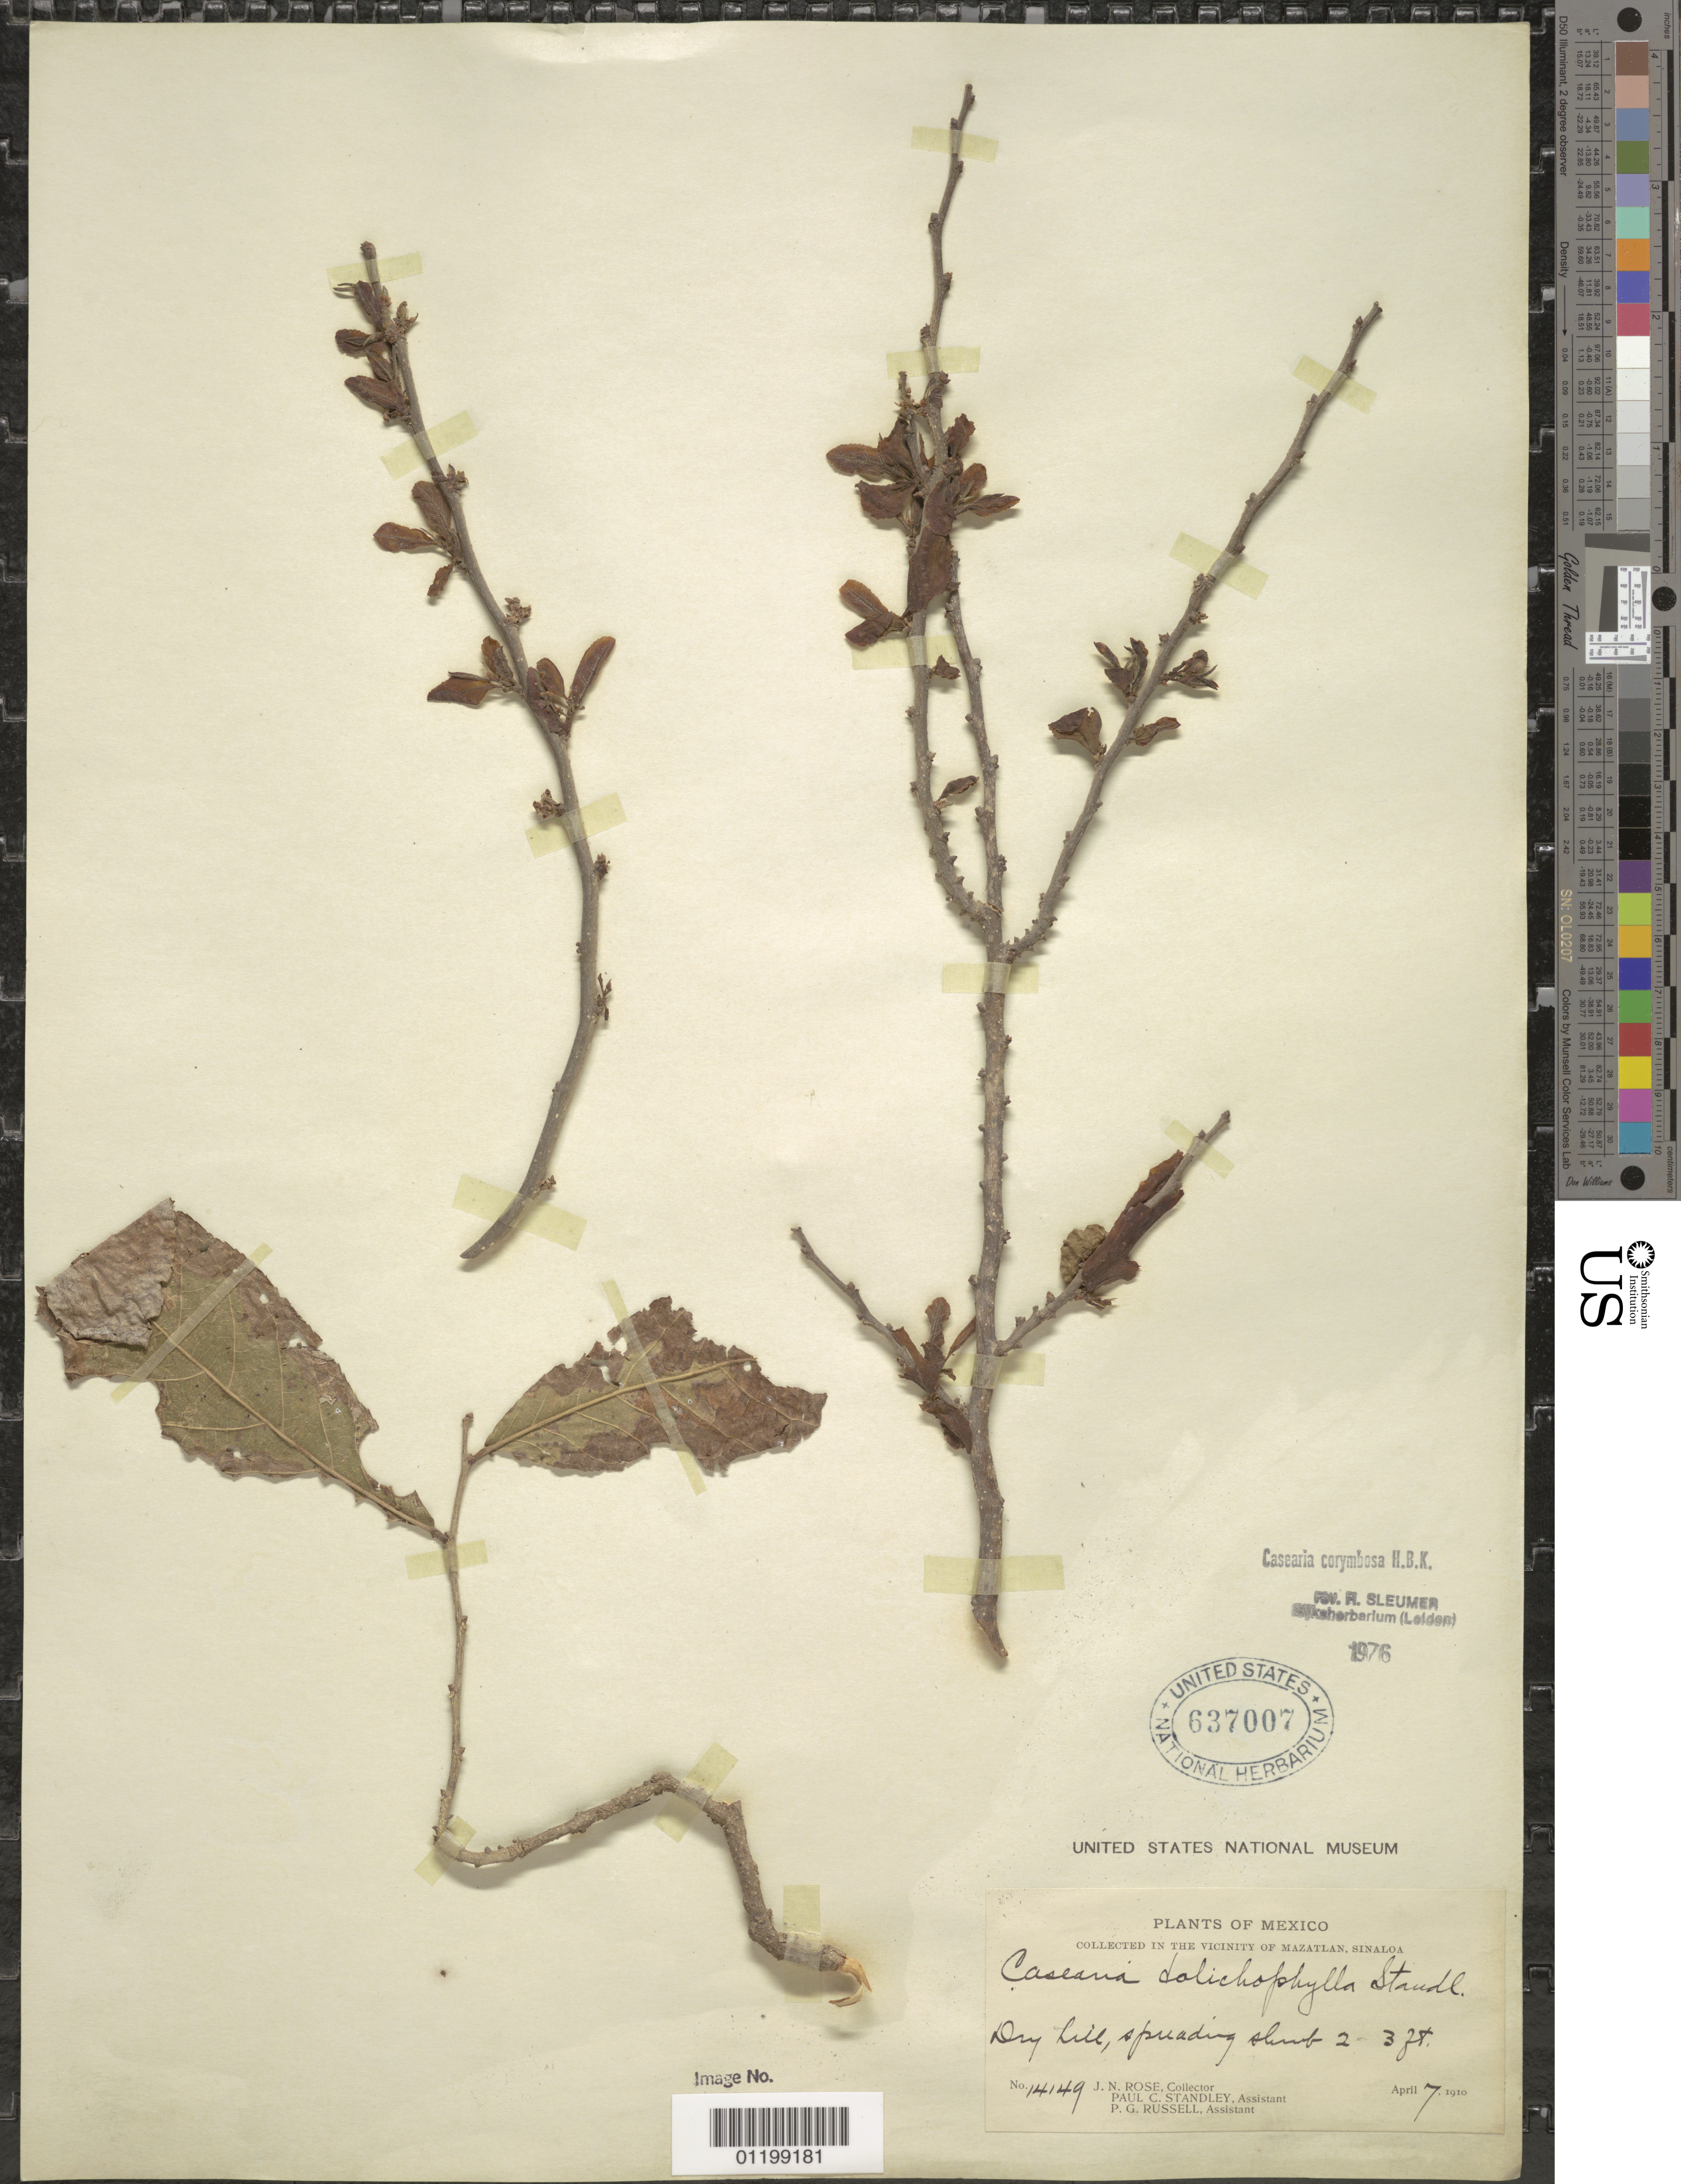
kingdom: Plantae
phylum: Tracheophyta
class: Magnoliopsida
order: Malpighiales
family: Salicaceae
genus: Casearia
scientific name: Casearia corymbosa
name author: Kunth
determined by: Sleumer, H. O.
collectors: J. N. Rose, P. C. Standley & P. G. Russell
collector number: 14149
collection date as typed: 7 Apr 1910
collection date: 1910-04-07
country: Mexico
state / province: Sinaloa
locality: Vicinity of Mazatlan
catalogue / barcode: US 673007